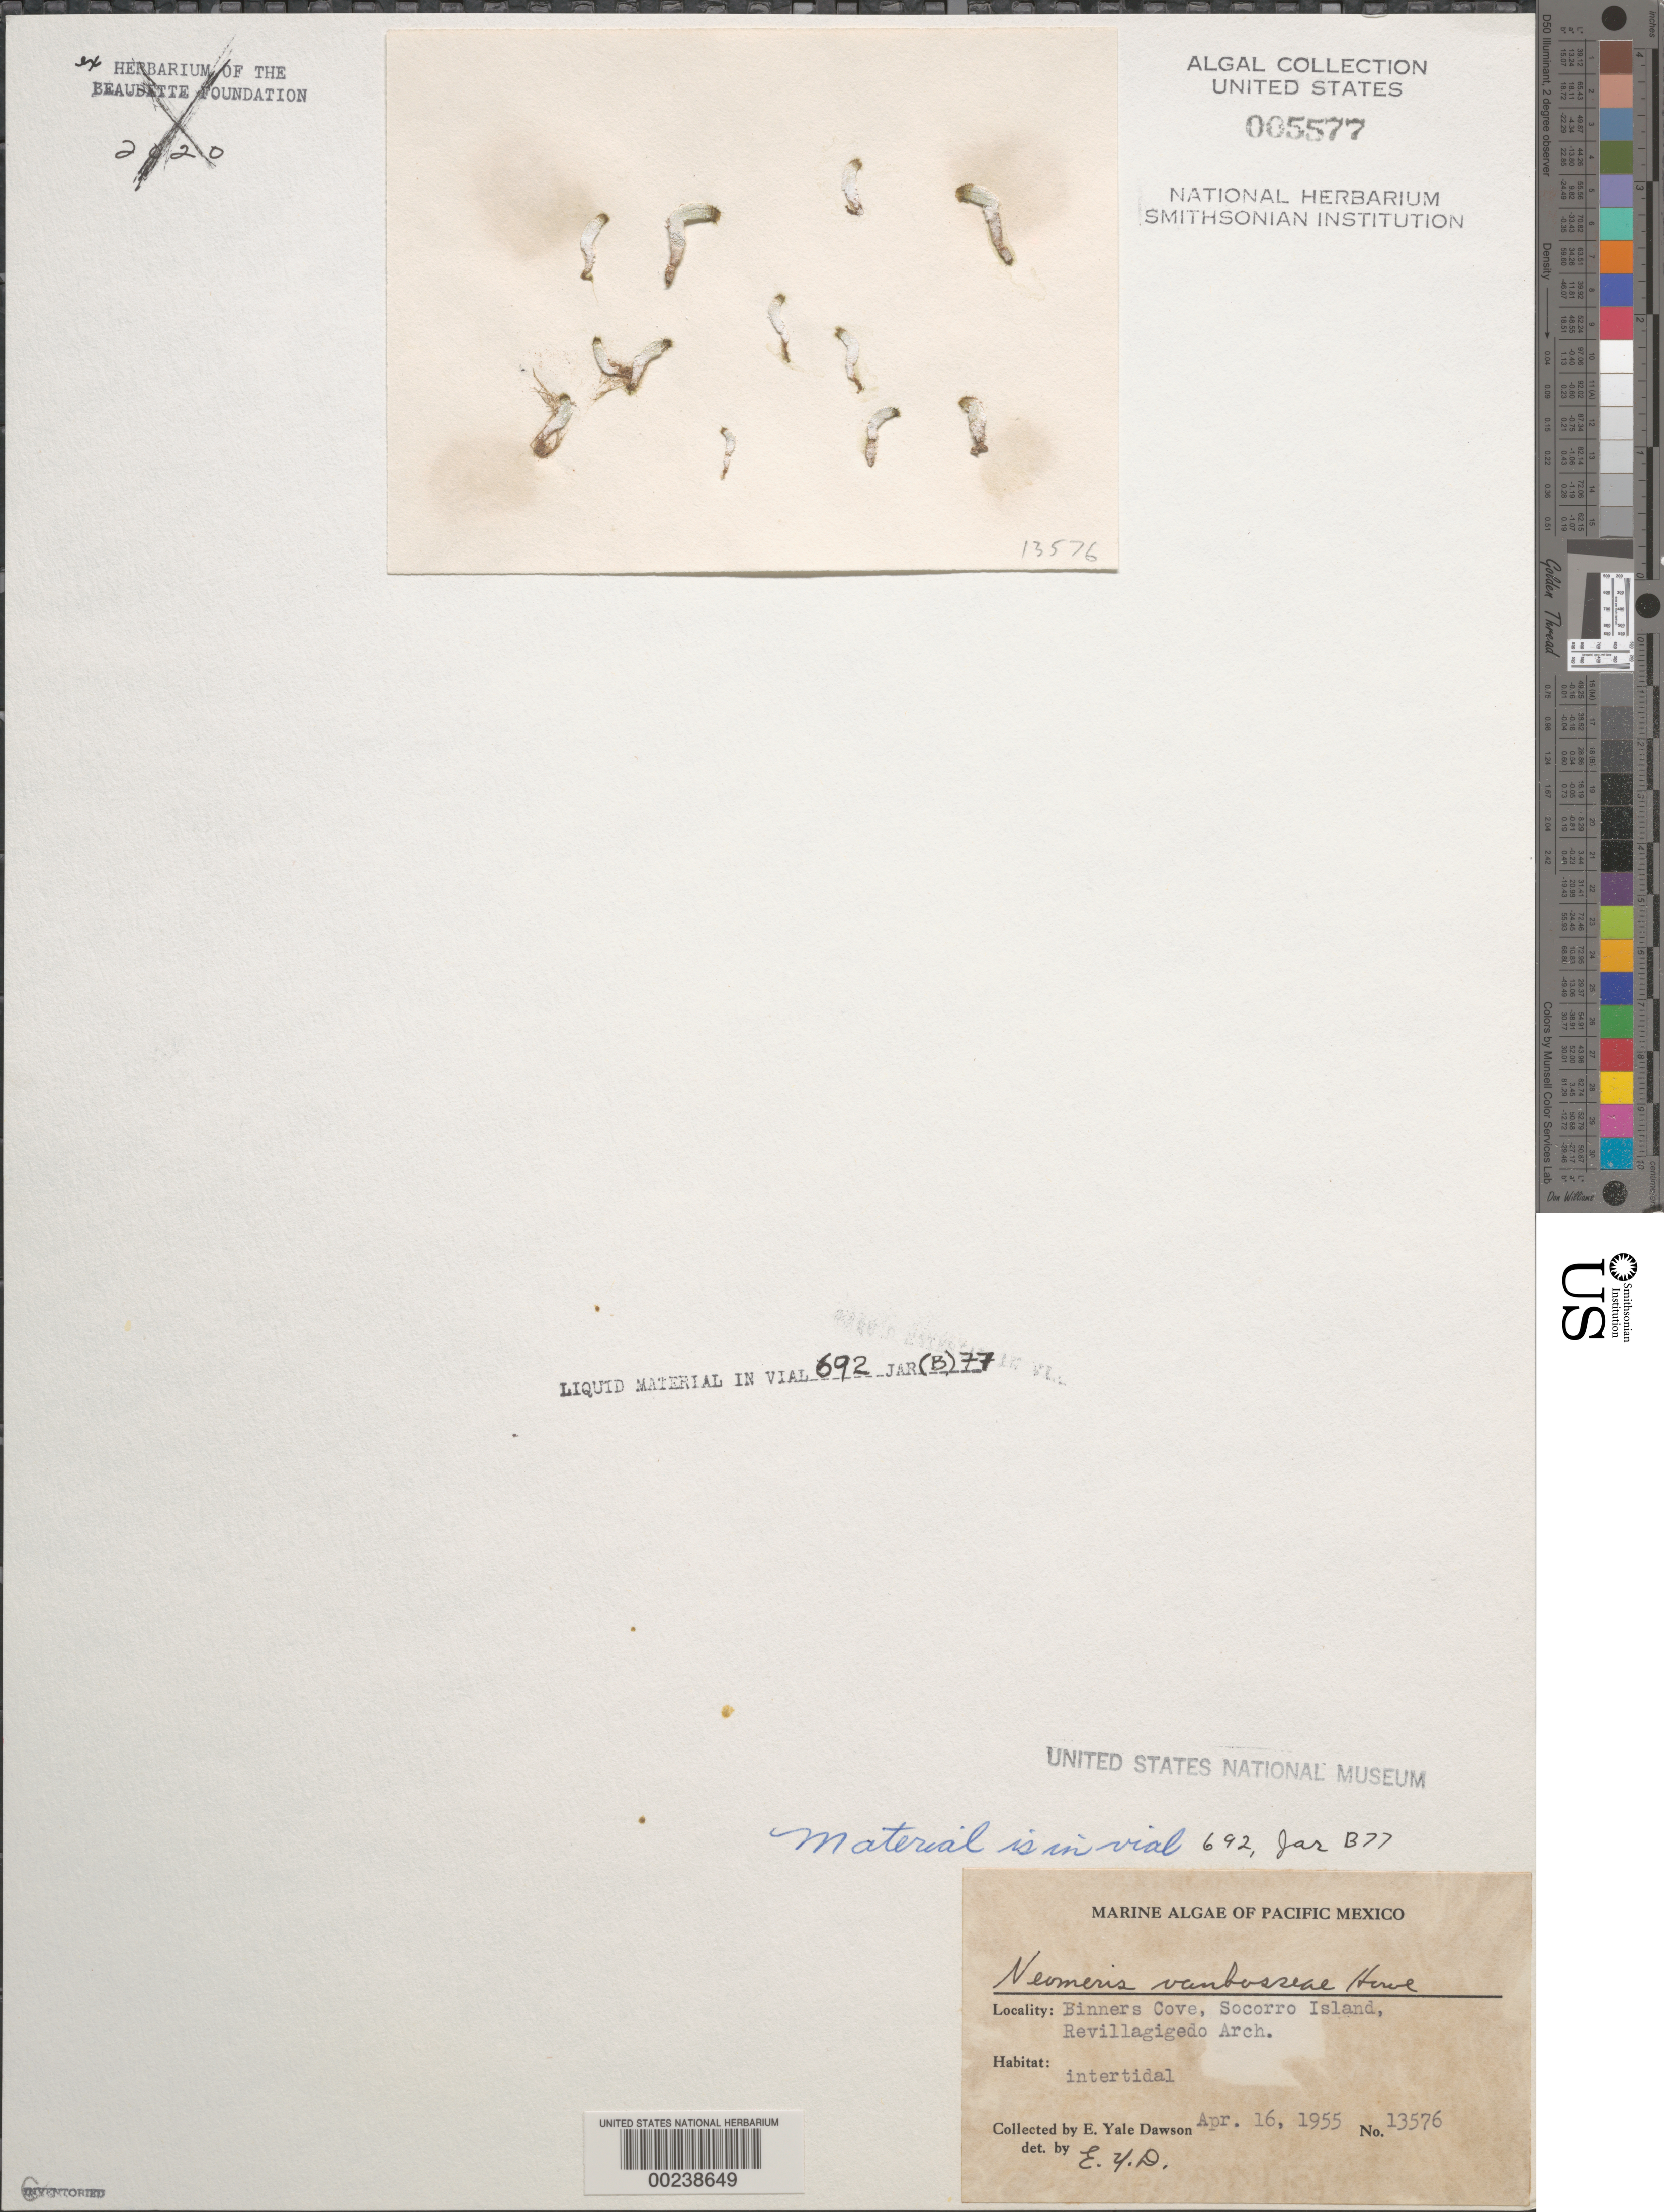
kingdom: Plantae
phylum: Chlorophyta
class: Ulvophyceae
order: Dasycladales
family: Dasycladaceae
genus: Neomeris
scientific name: Neomeris vanbosseae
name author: M. Howe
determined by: Dawson, E. Y.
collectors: E. Y. Dawson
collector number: EYD 13576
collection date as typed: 16 Apr 1955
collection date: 1955-04-16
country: Mexico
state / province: Colima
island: Isla Socorro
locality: Binners Cove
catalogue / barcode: US 5577